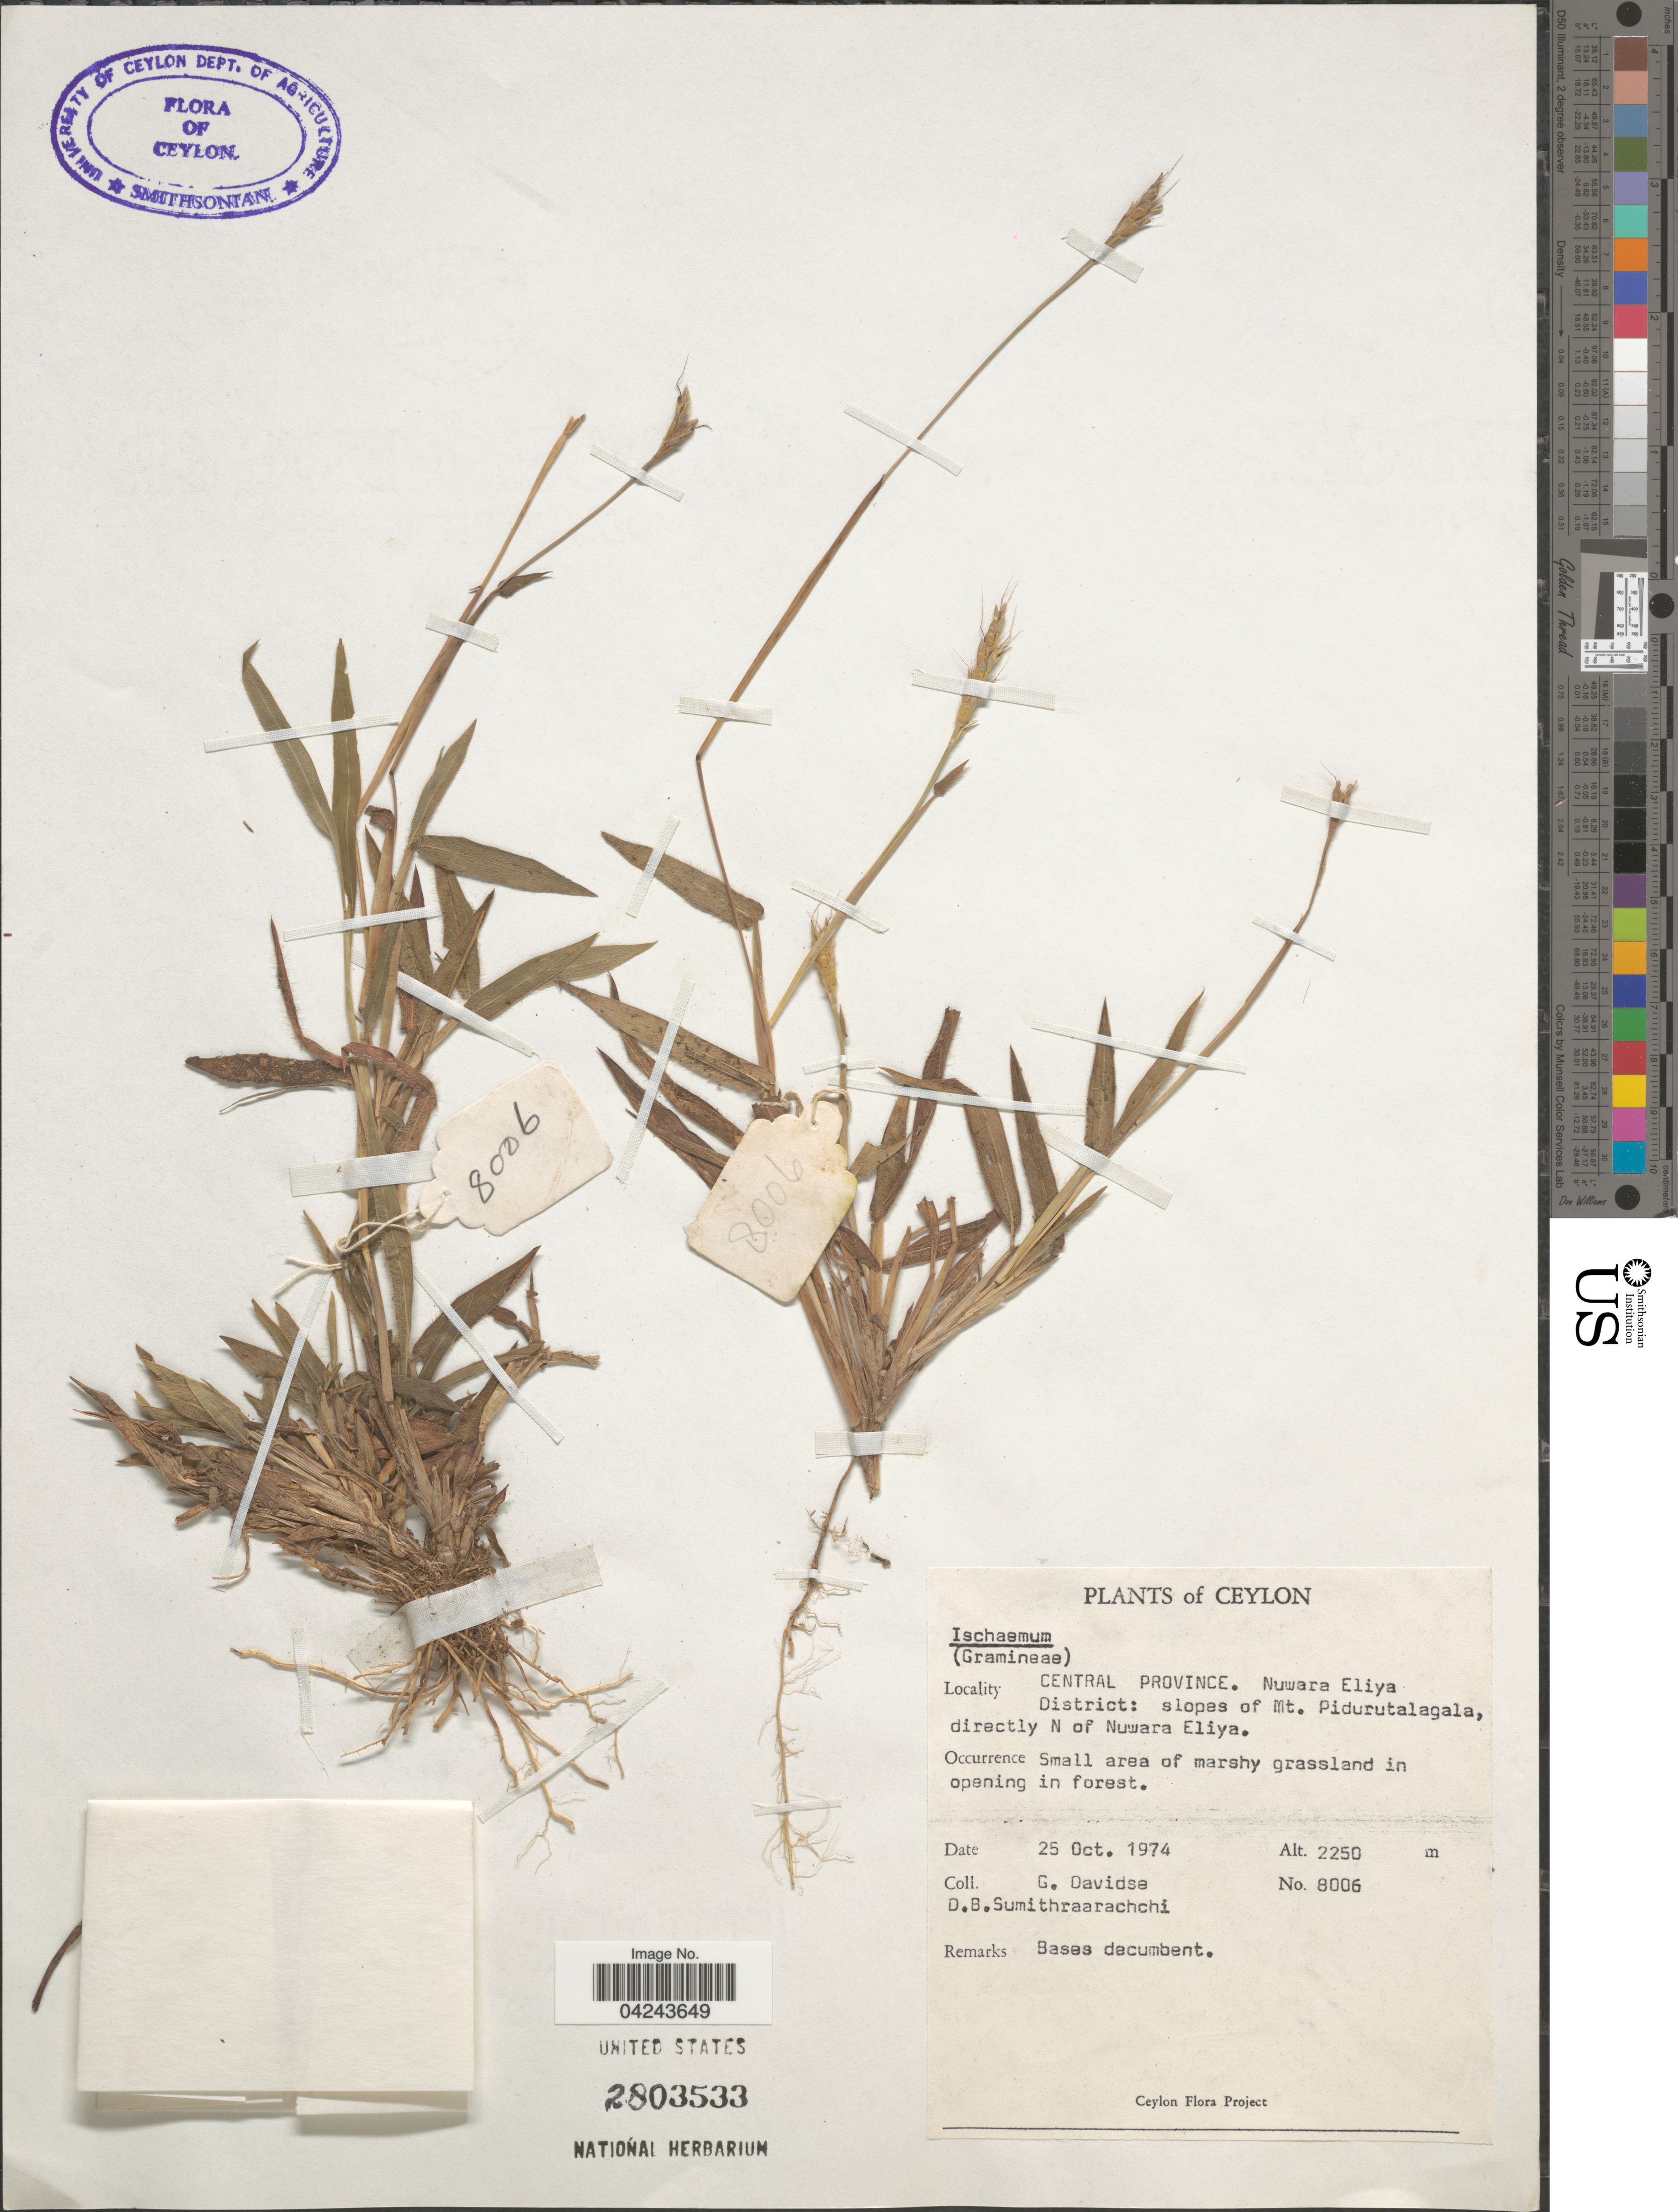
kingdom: Plantae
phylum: Tracheophyta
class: Liliopsida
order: Poales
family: Poaceae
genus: Ischaemum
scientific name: Ischaemum sp.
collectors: G. Davidse & D. B. Sumithraarachchi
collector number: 8006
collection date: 1974-10-25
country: Sri Lanka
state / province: Central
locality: Ceylon. Nuwara Eliya District: slopes of Mt. Pidurutalagala directly N of Nuwara Eliya.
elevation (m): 2250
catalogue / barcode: US 2803533